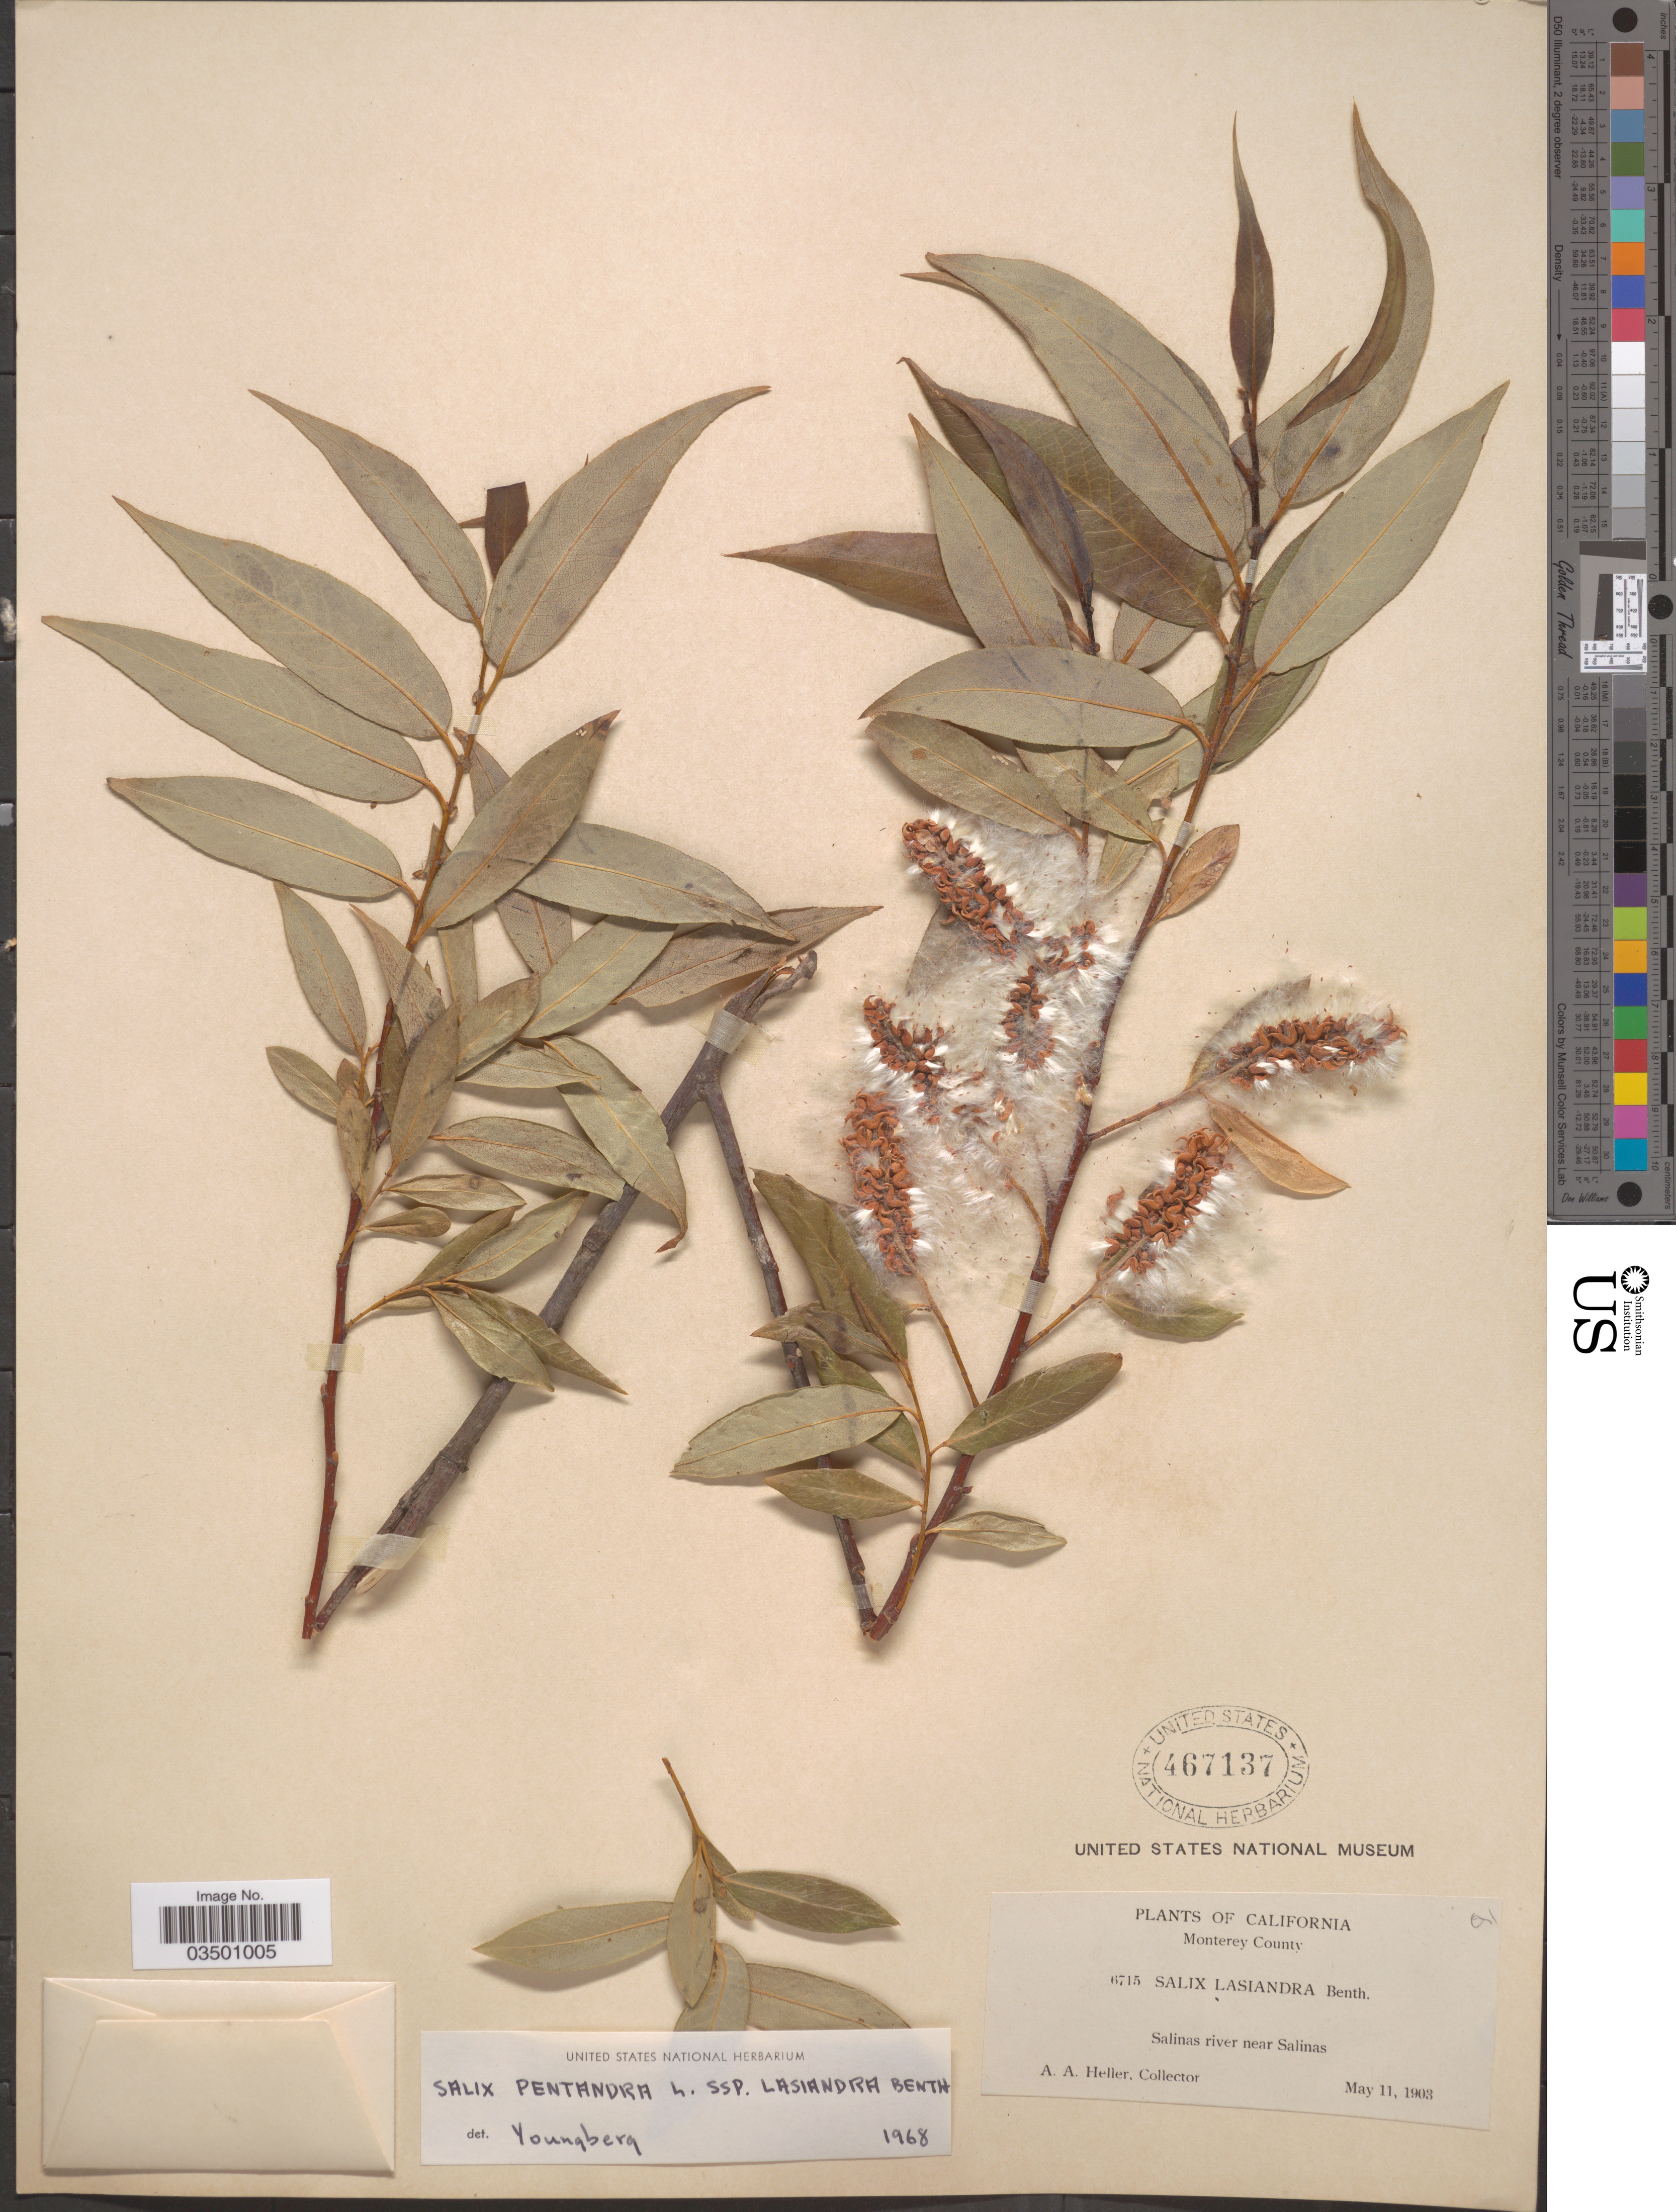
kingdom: Plantae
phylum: Tracheophyta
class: Magnoliopsida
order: Malpighiales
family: Salicaceae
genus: Salix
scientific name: Salix lasiandra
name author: Benth.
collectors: A. A. Heller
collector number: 6715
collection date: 1903-05-11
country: United States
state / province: California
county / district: Monterey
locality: Monterey County. Salinas river near Salinas.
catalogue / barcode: US 467137